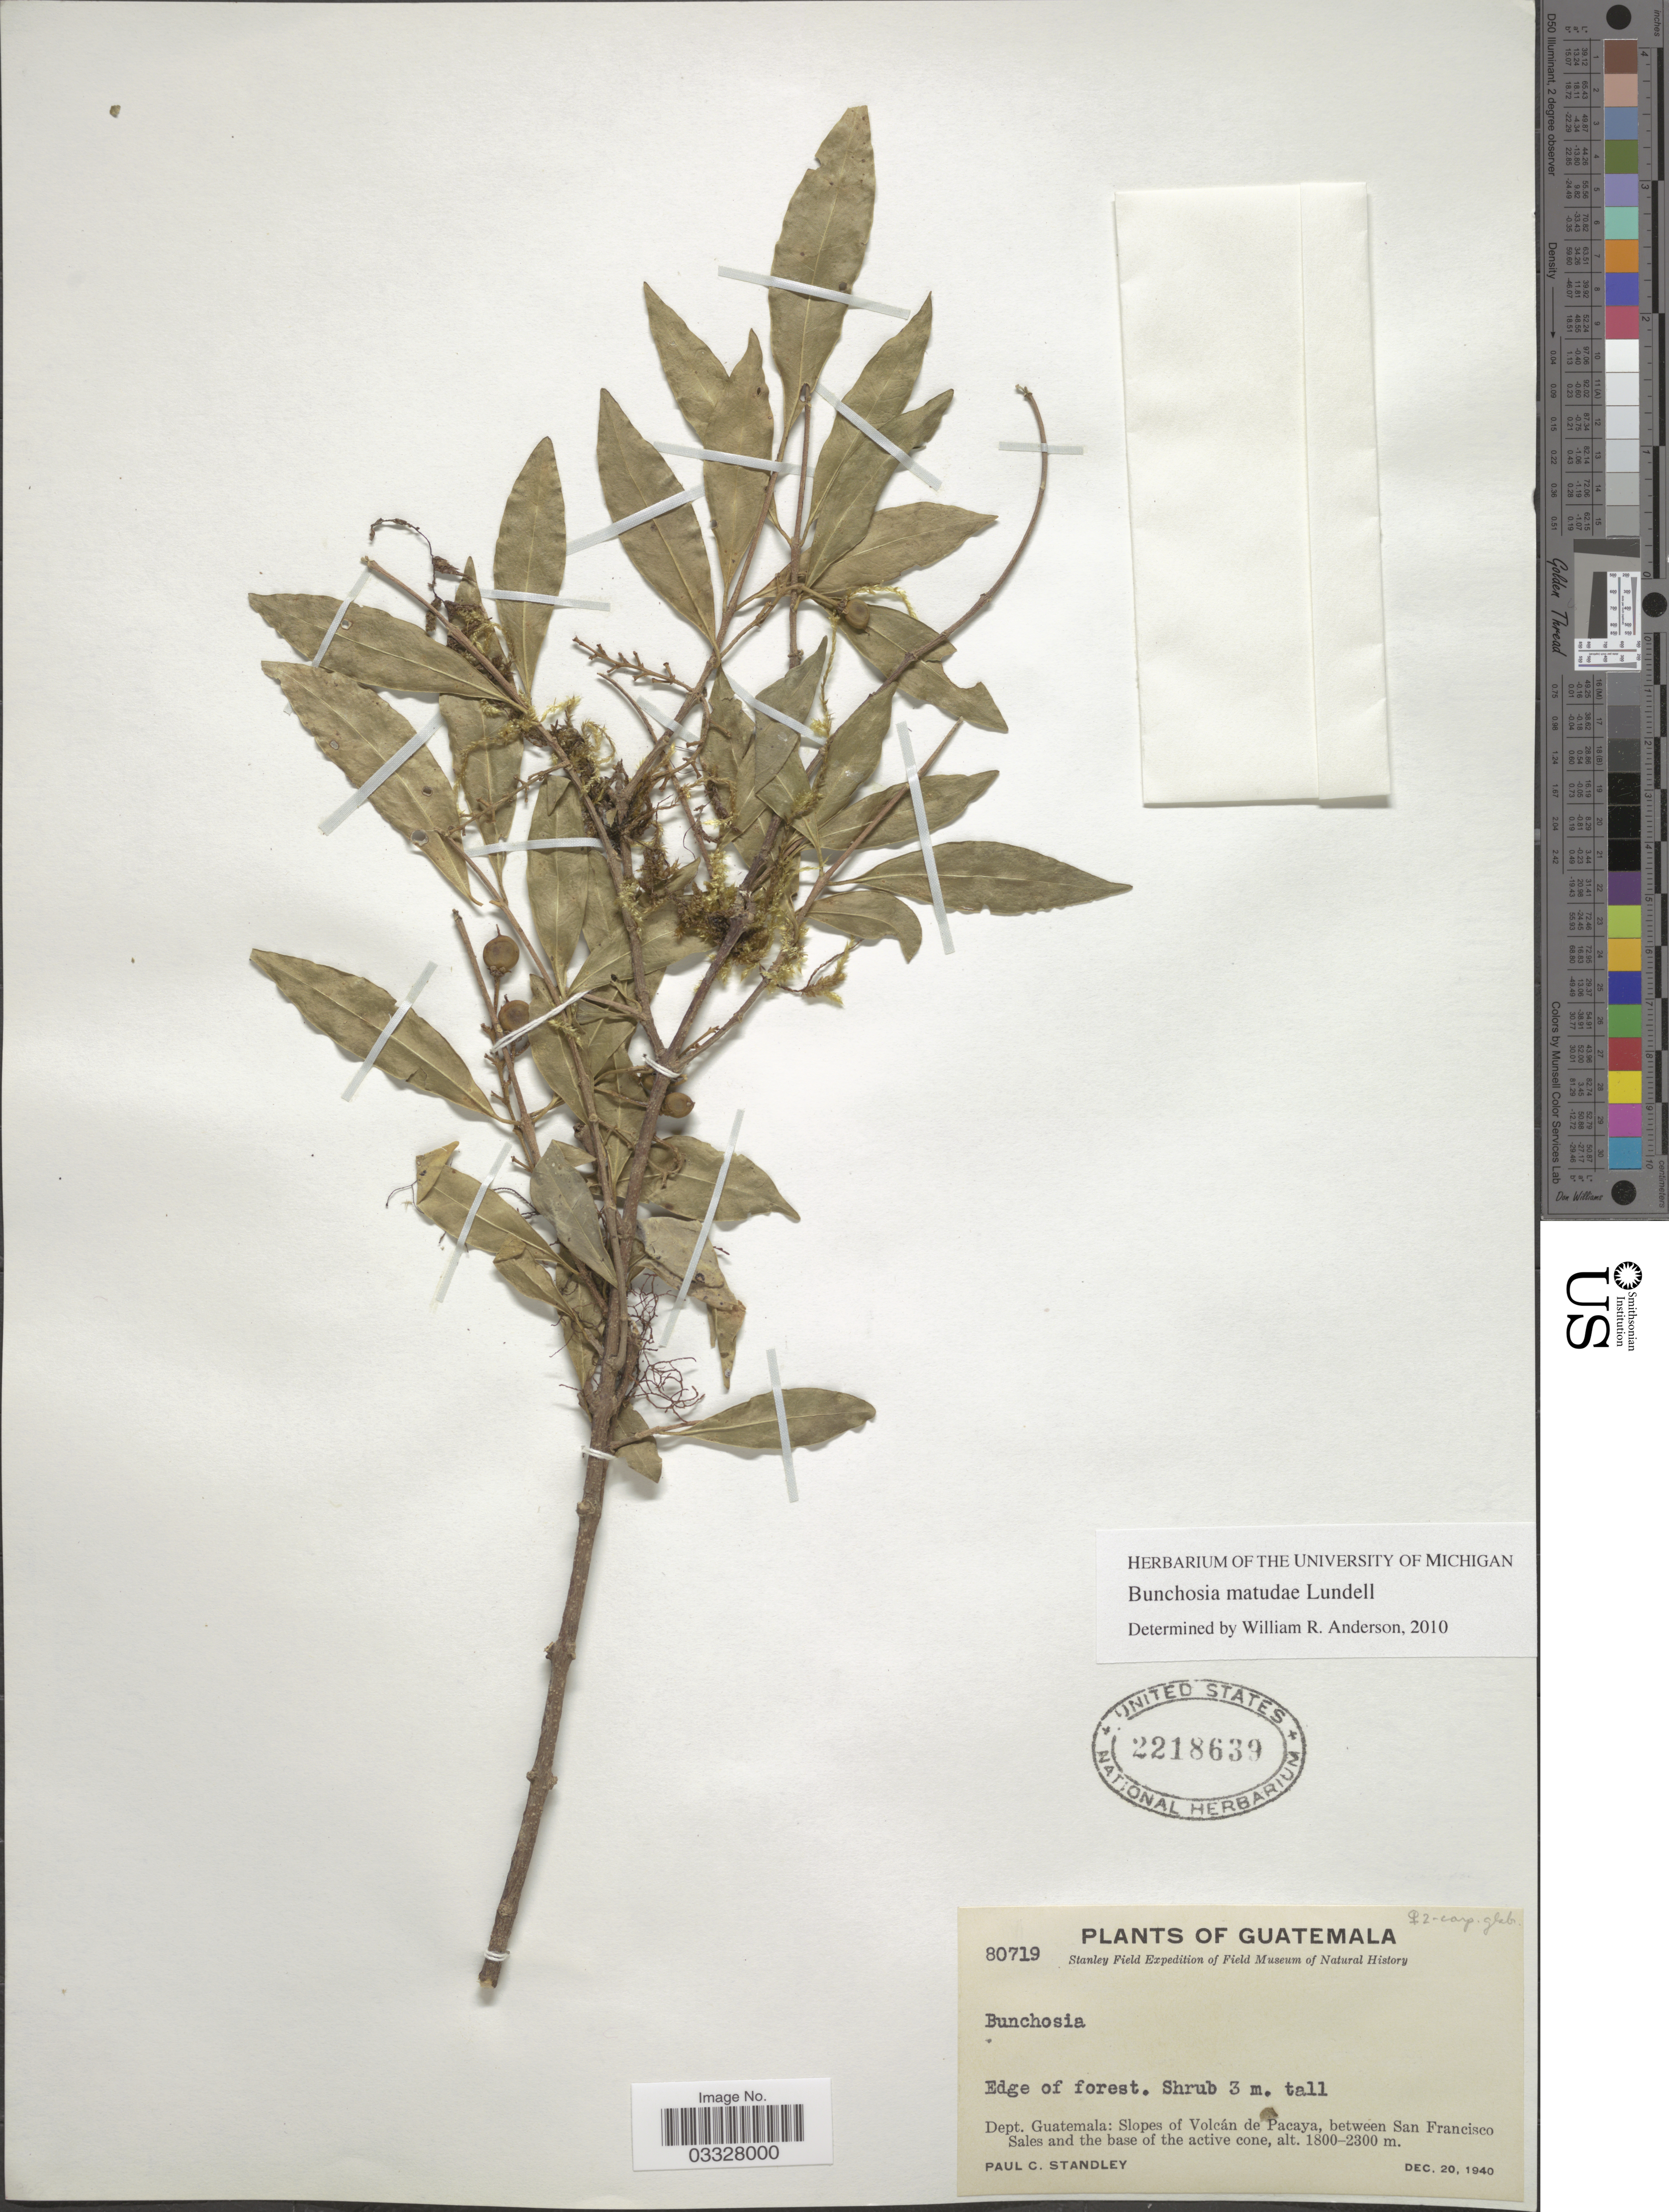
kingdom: Plantae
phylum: Tracheophyta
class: Magnoliopsida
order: Malpighiales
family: Malpighiaceae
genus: Bunchosia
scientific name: Bunchosia matudae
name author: Lundell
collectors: P. C. Standley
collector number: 80719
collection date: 1940-12-20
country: Guatemala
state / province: Guatemala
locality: Dept. Guatemala: Slopes of Volcán de Pacaya, between San Francisco Sales and the base of the active cone.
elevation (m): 1800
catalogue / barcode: US 2218639